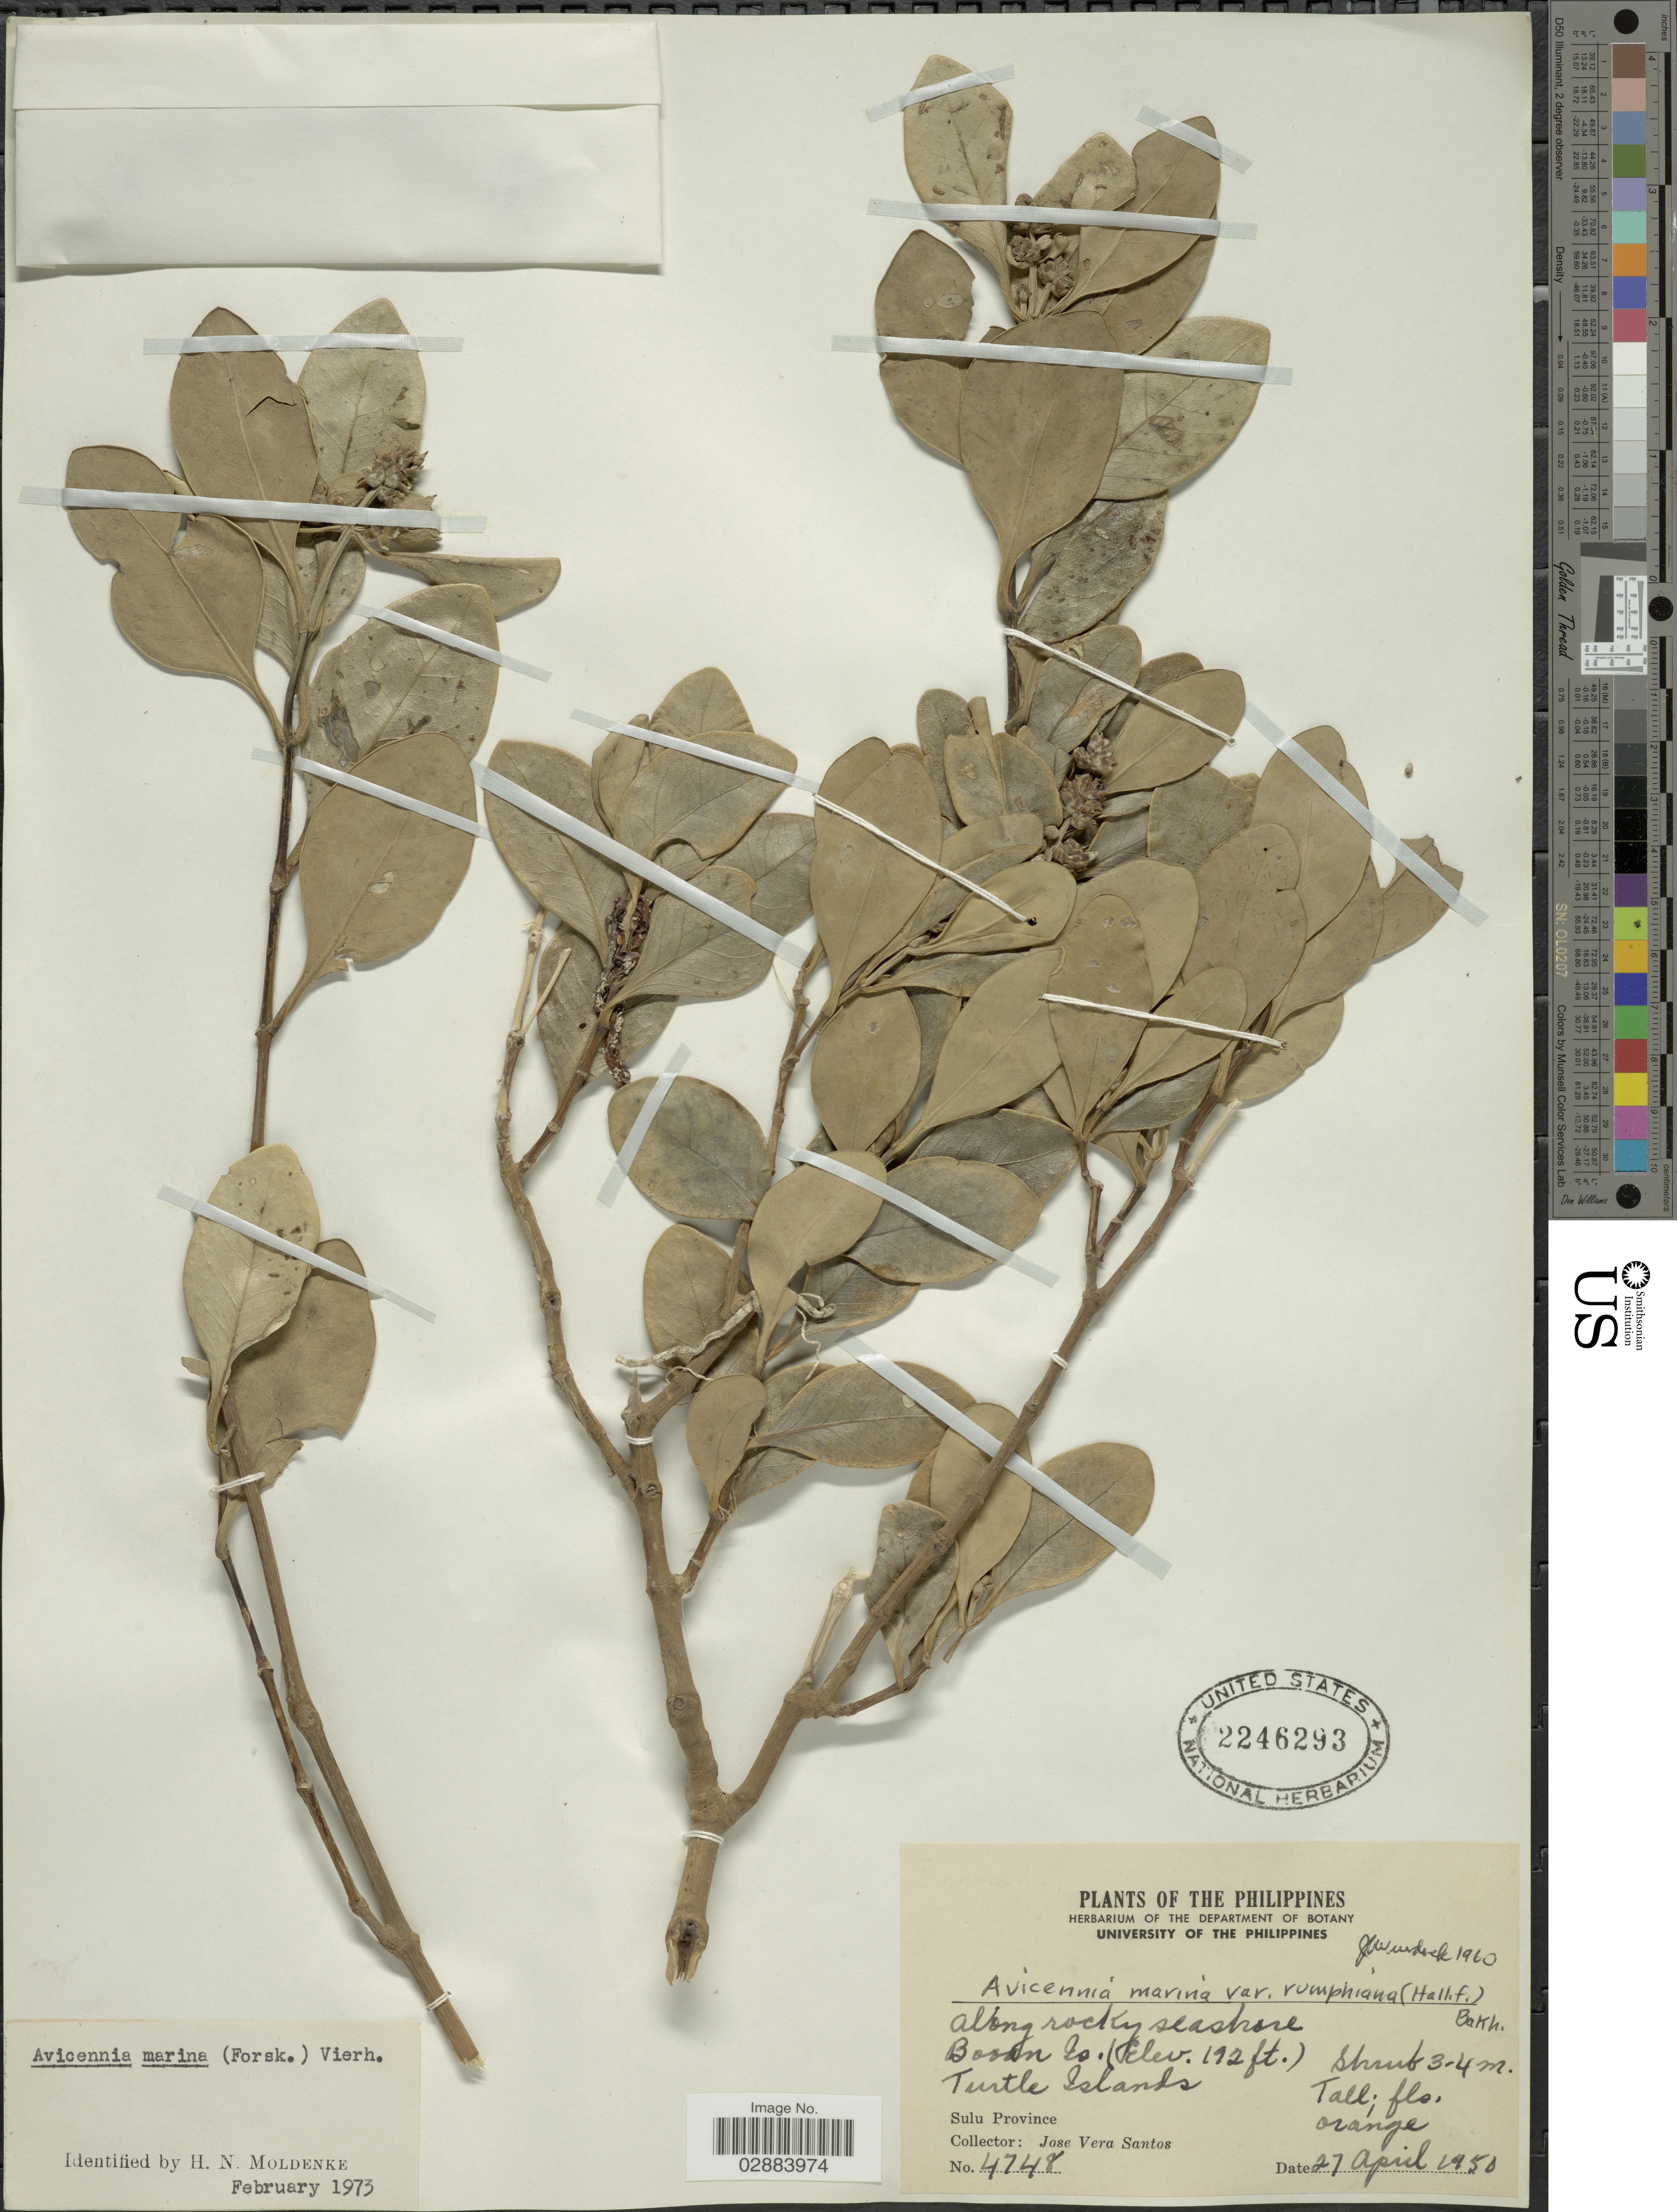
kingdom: Plantae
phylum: Tracheophyta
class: Magnoliopsida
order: Lamiales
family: Acanthaceae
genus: Avicennia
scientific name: Avicennia marina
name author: (Forssk.) Vierh.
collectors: J. Santos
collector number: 4748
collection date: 1950-04-27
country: Philippines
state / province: Muslim Mindanao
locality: Boon Is. Turtle Islands. Sulu Province.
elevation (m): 34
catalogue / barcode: US 2246293